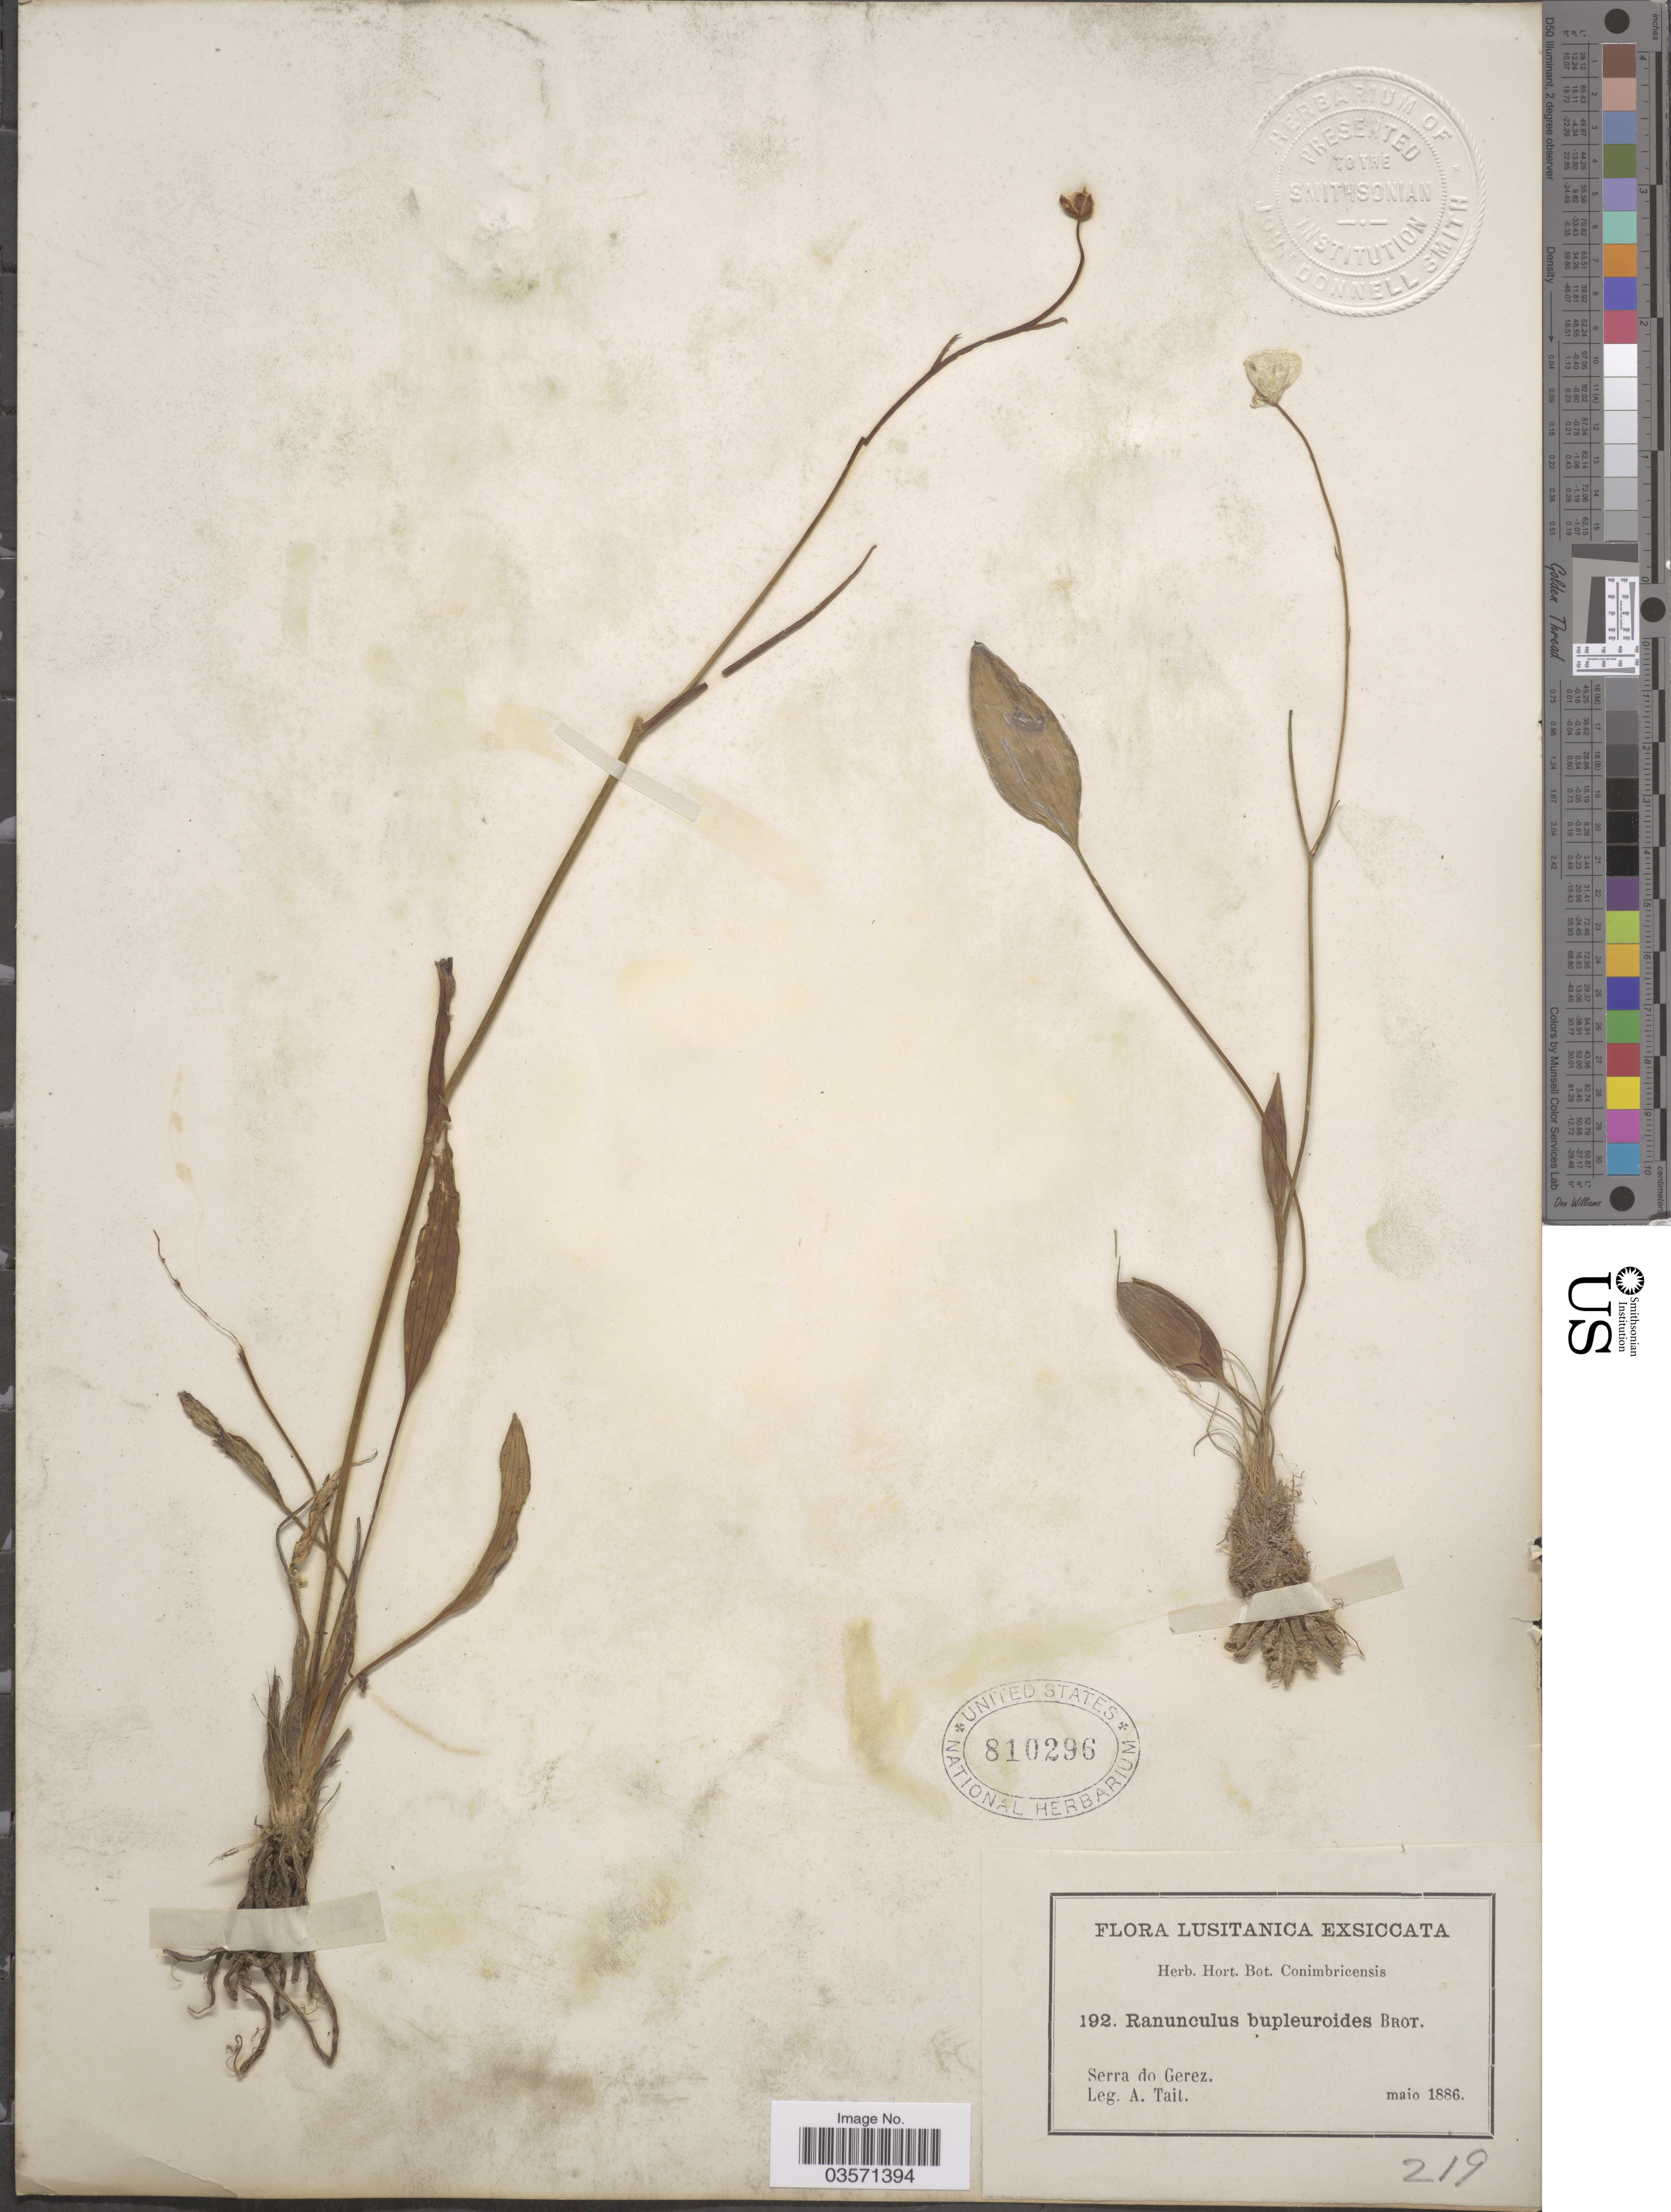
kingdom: Plantae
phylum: Tracheophyta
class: Magnoliopsida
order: Ranunculales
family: Ranunculaceae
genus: Ranunculus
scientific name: Ranunculus bupleuroides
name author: Brot.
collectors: A. Tait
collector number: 192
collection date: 1886-05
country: Portugal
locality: Lusitanica. Serra do Gerez. Lusitanica.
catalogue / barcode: US 810296